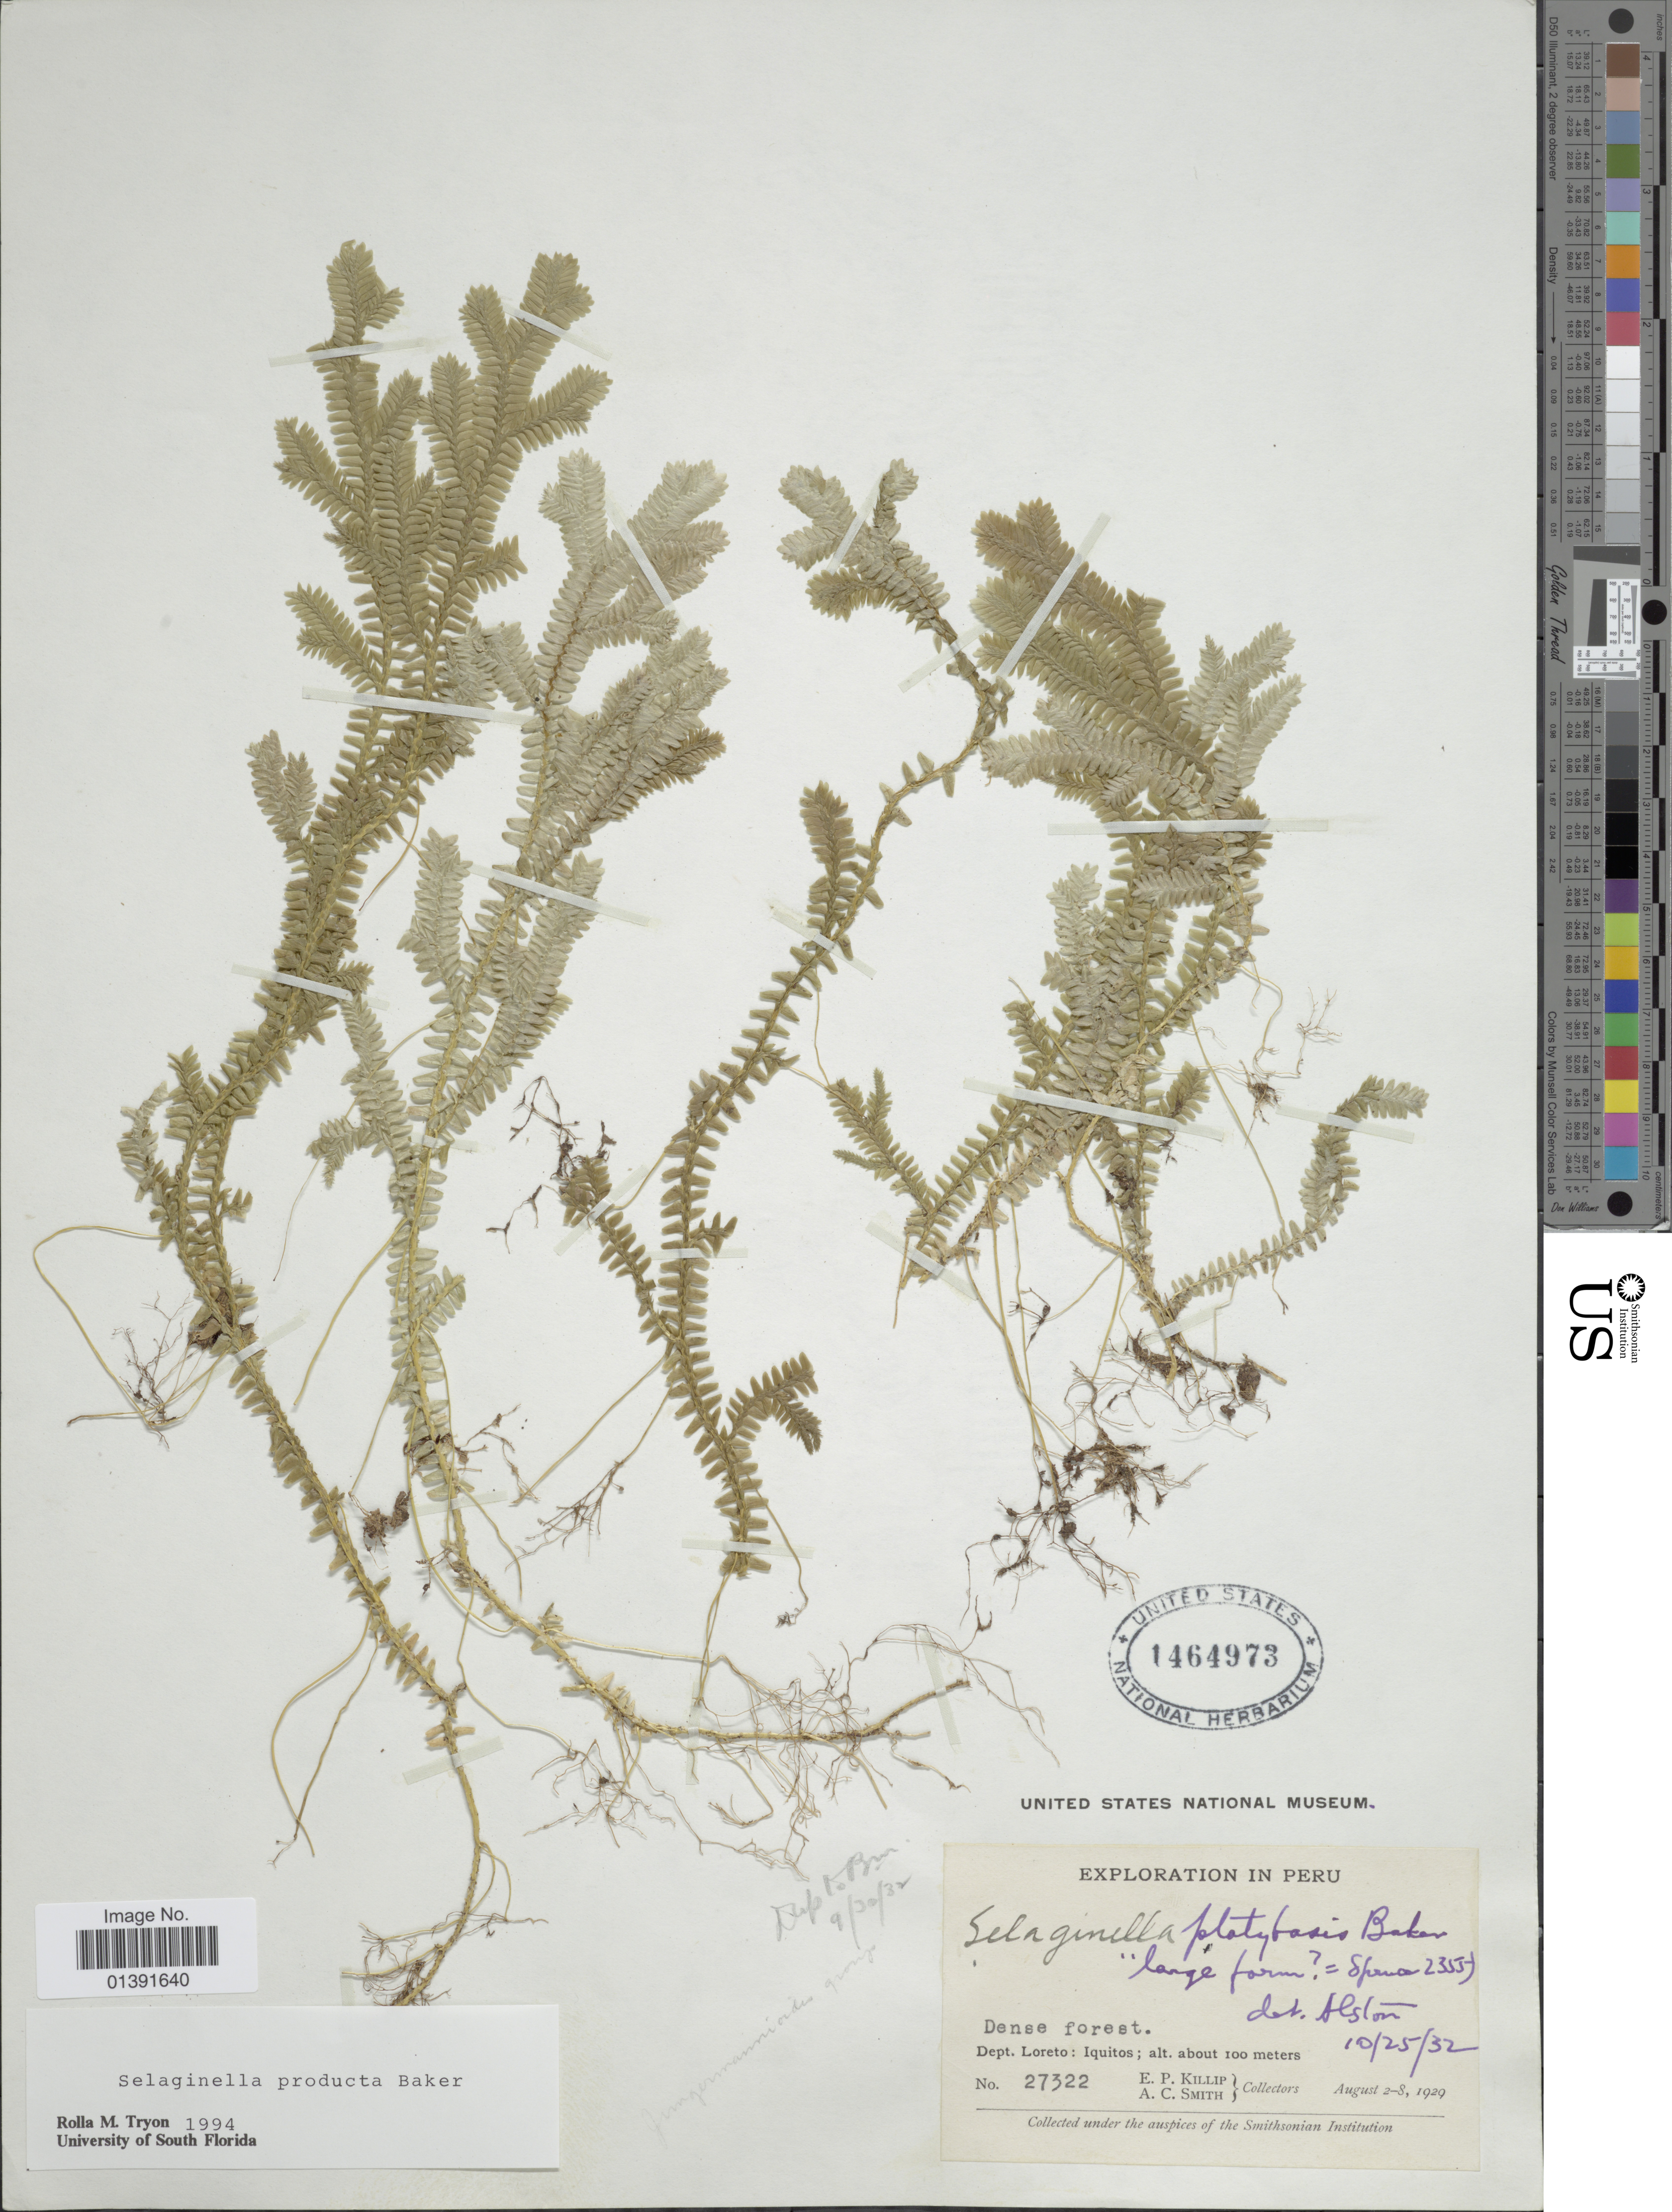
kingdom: Plantae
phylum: Tracheophyta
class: Lycopodiopsida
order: Selaginellales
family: Selaginellaceae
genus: Selaginella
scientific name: Selaginella producta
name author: Baker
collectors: E. P. Killip & A. C. Smith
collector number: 27322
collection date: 1929-08-02/1929-08-08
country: Peru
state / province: Loreto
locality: Iquitos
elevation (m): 100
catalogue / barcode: US 1464973